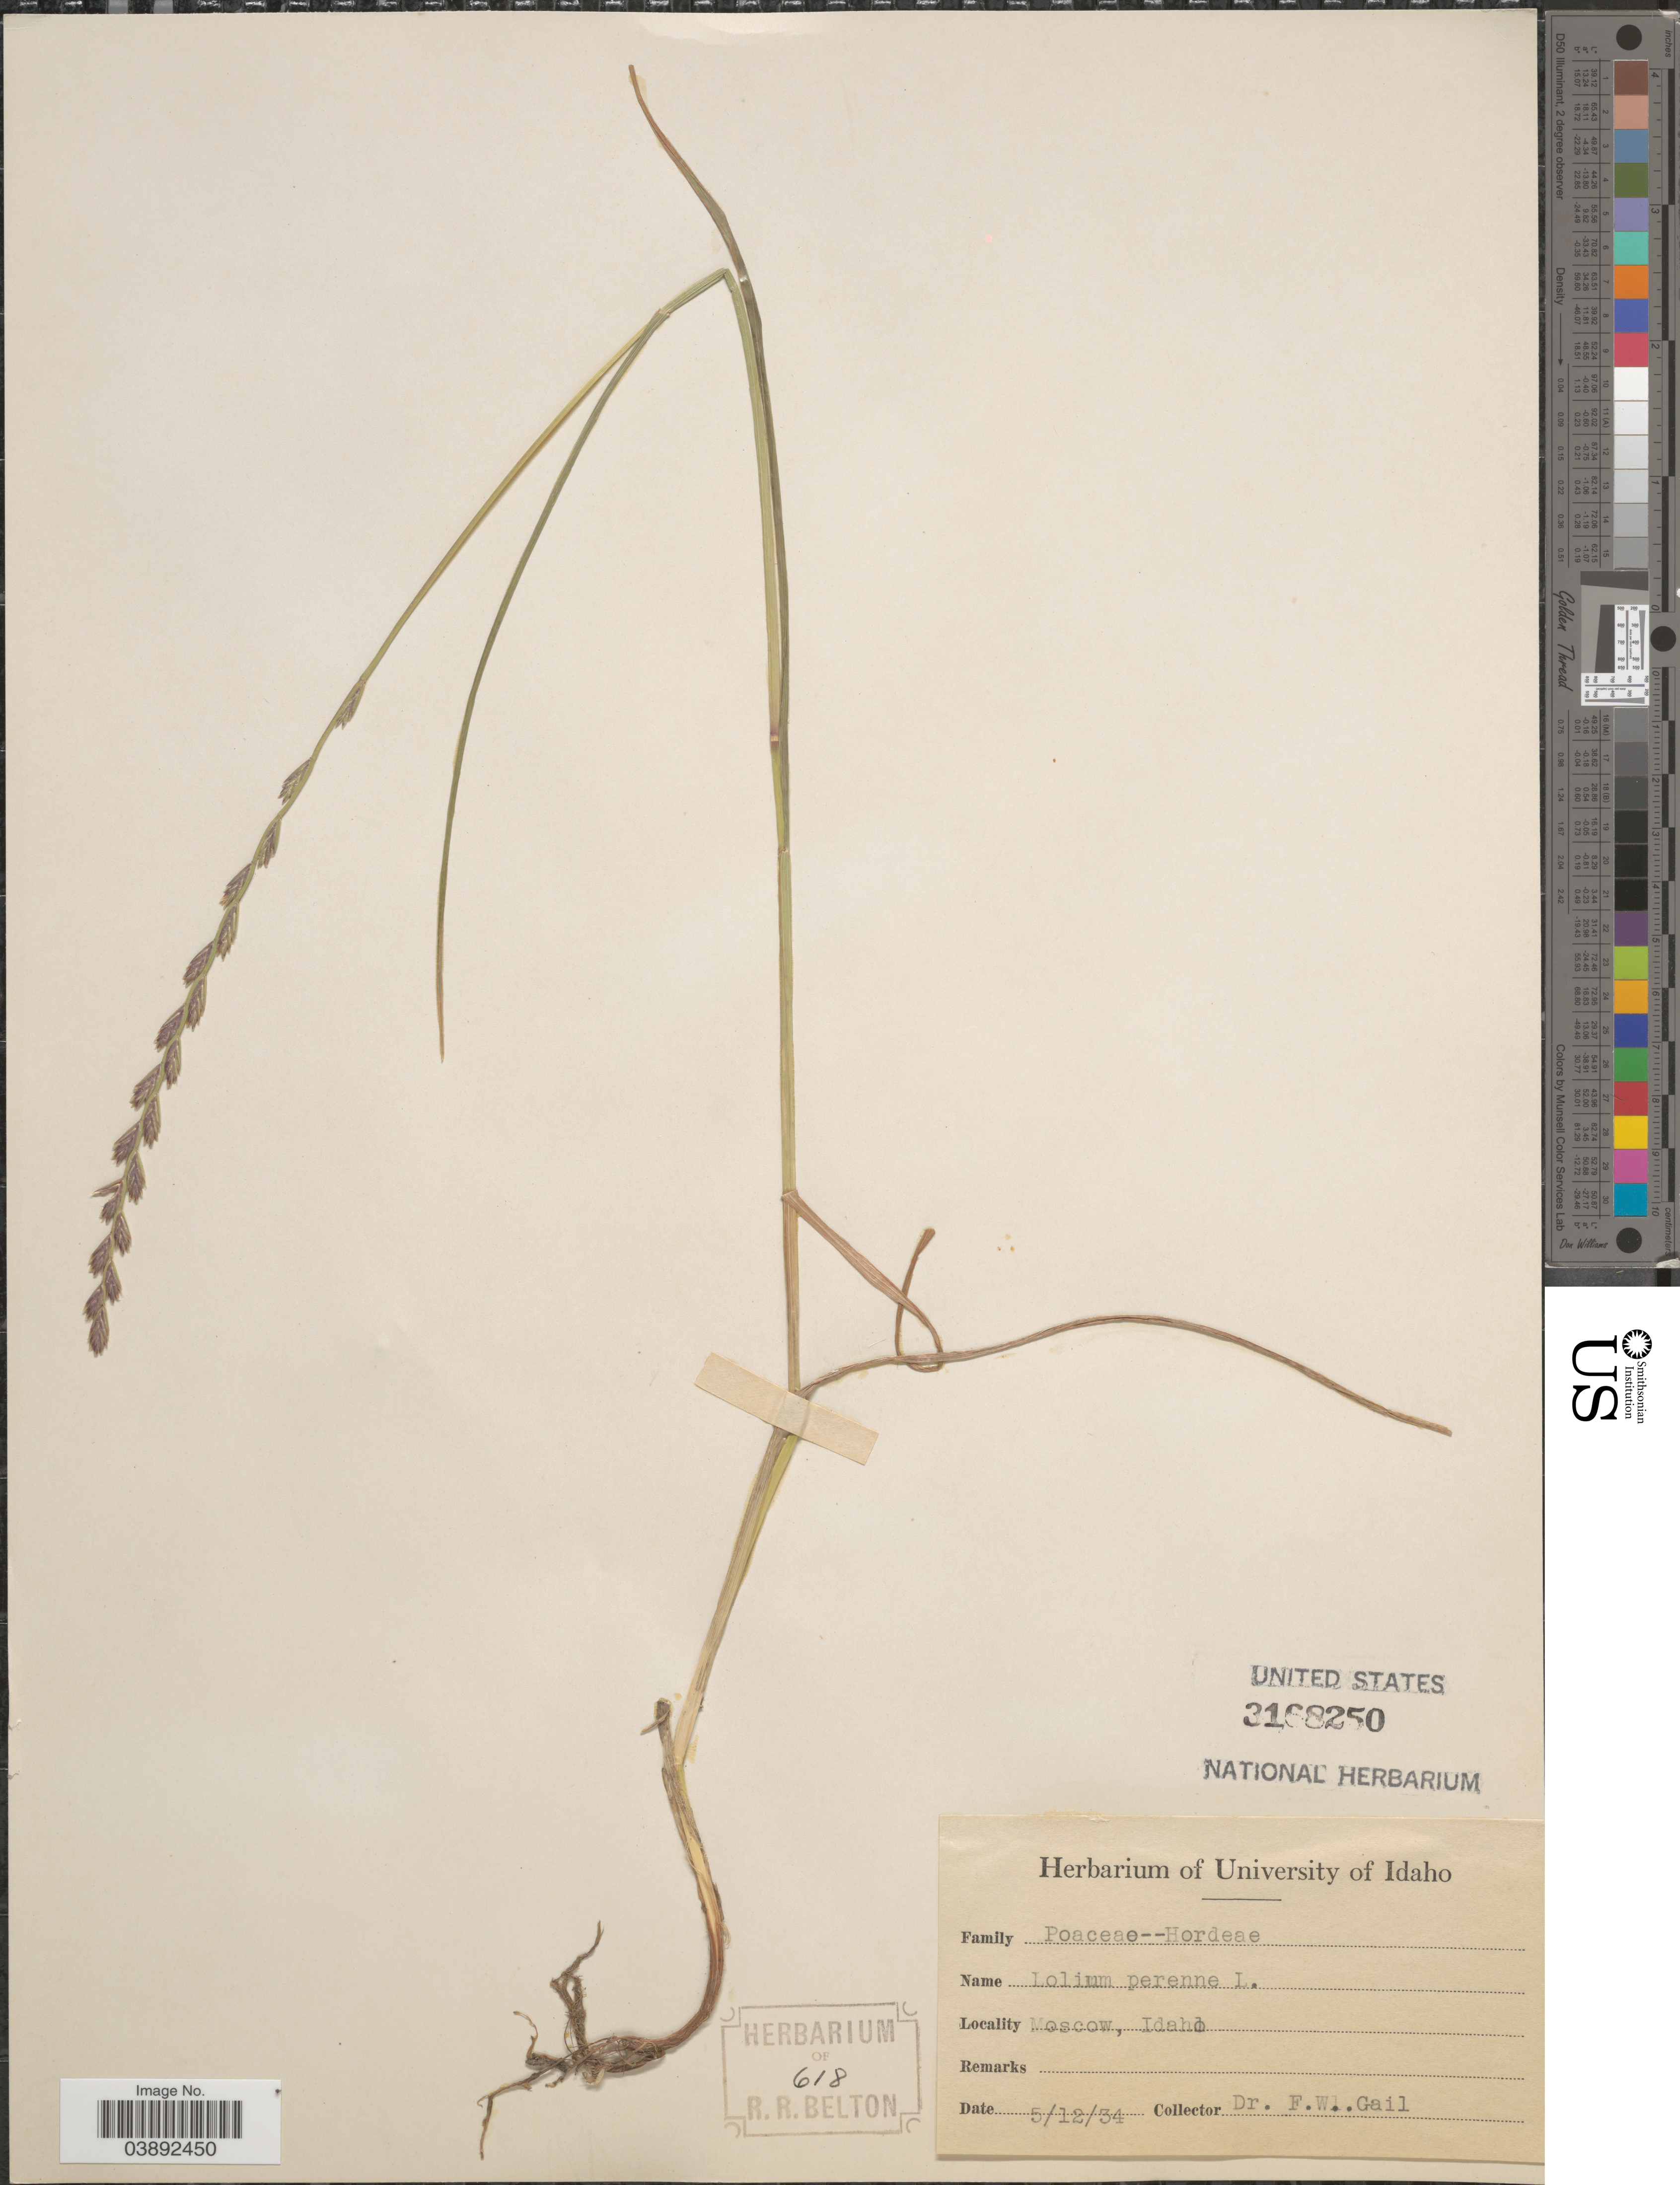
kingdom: Plantae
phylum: Tracheophyta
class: Liliopsida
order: Poales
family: Poaceae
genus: Lolium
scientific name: Lolium perenne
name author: L.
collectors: F. Gail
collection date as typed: Transcribed d/m/y: 12/5/34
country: United States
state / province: Idaho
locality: Moscow.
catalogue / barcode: US 3168250